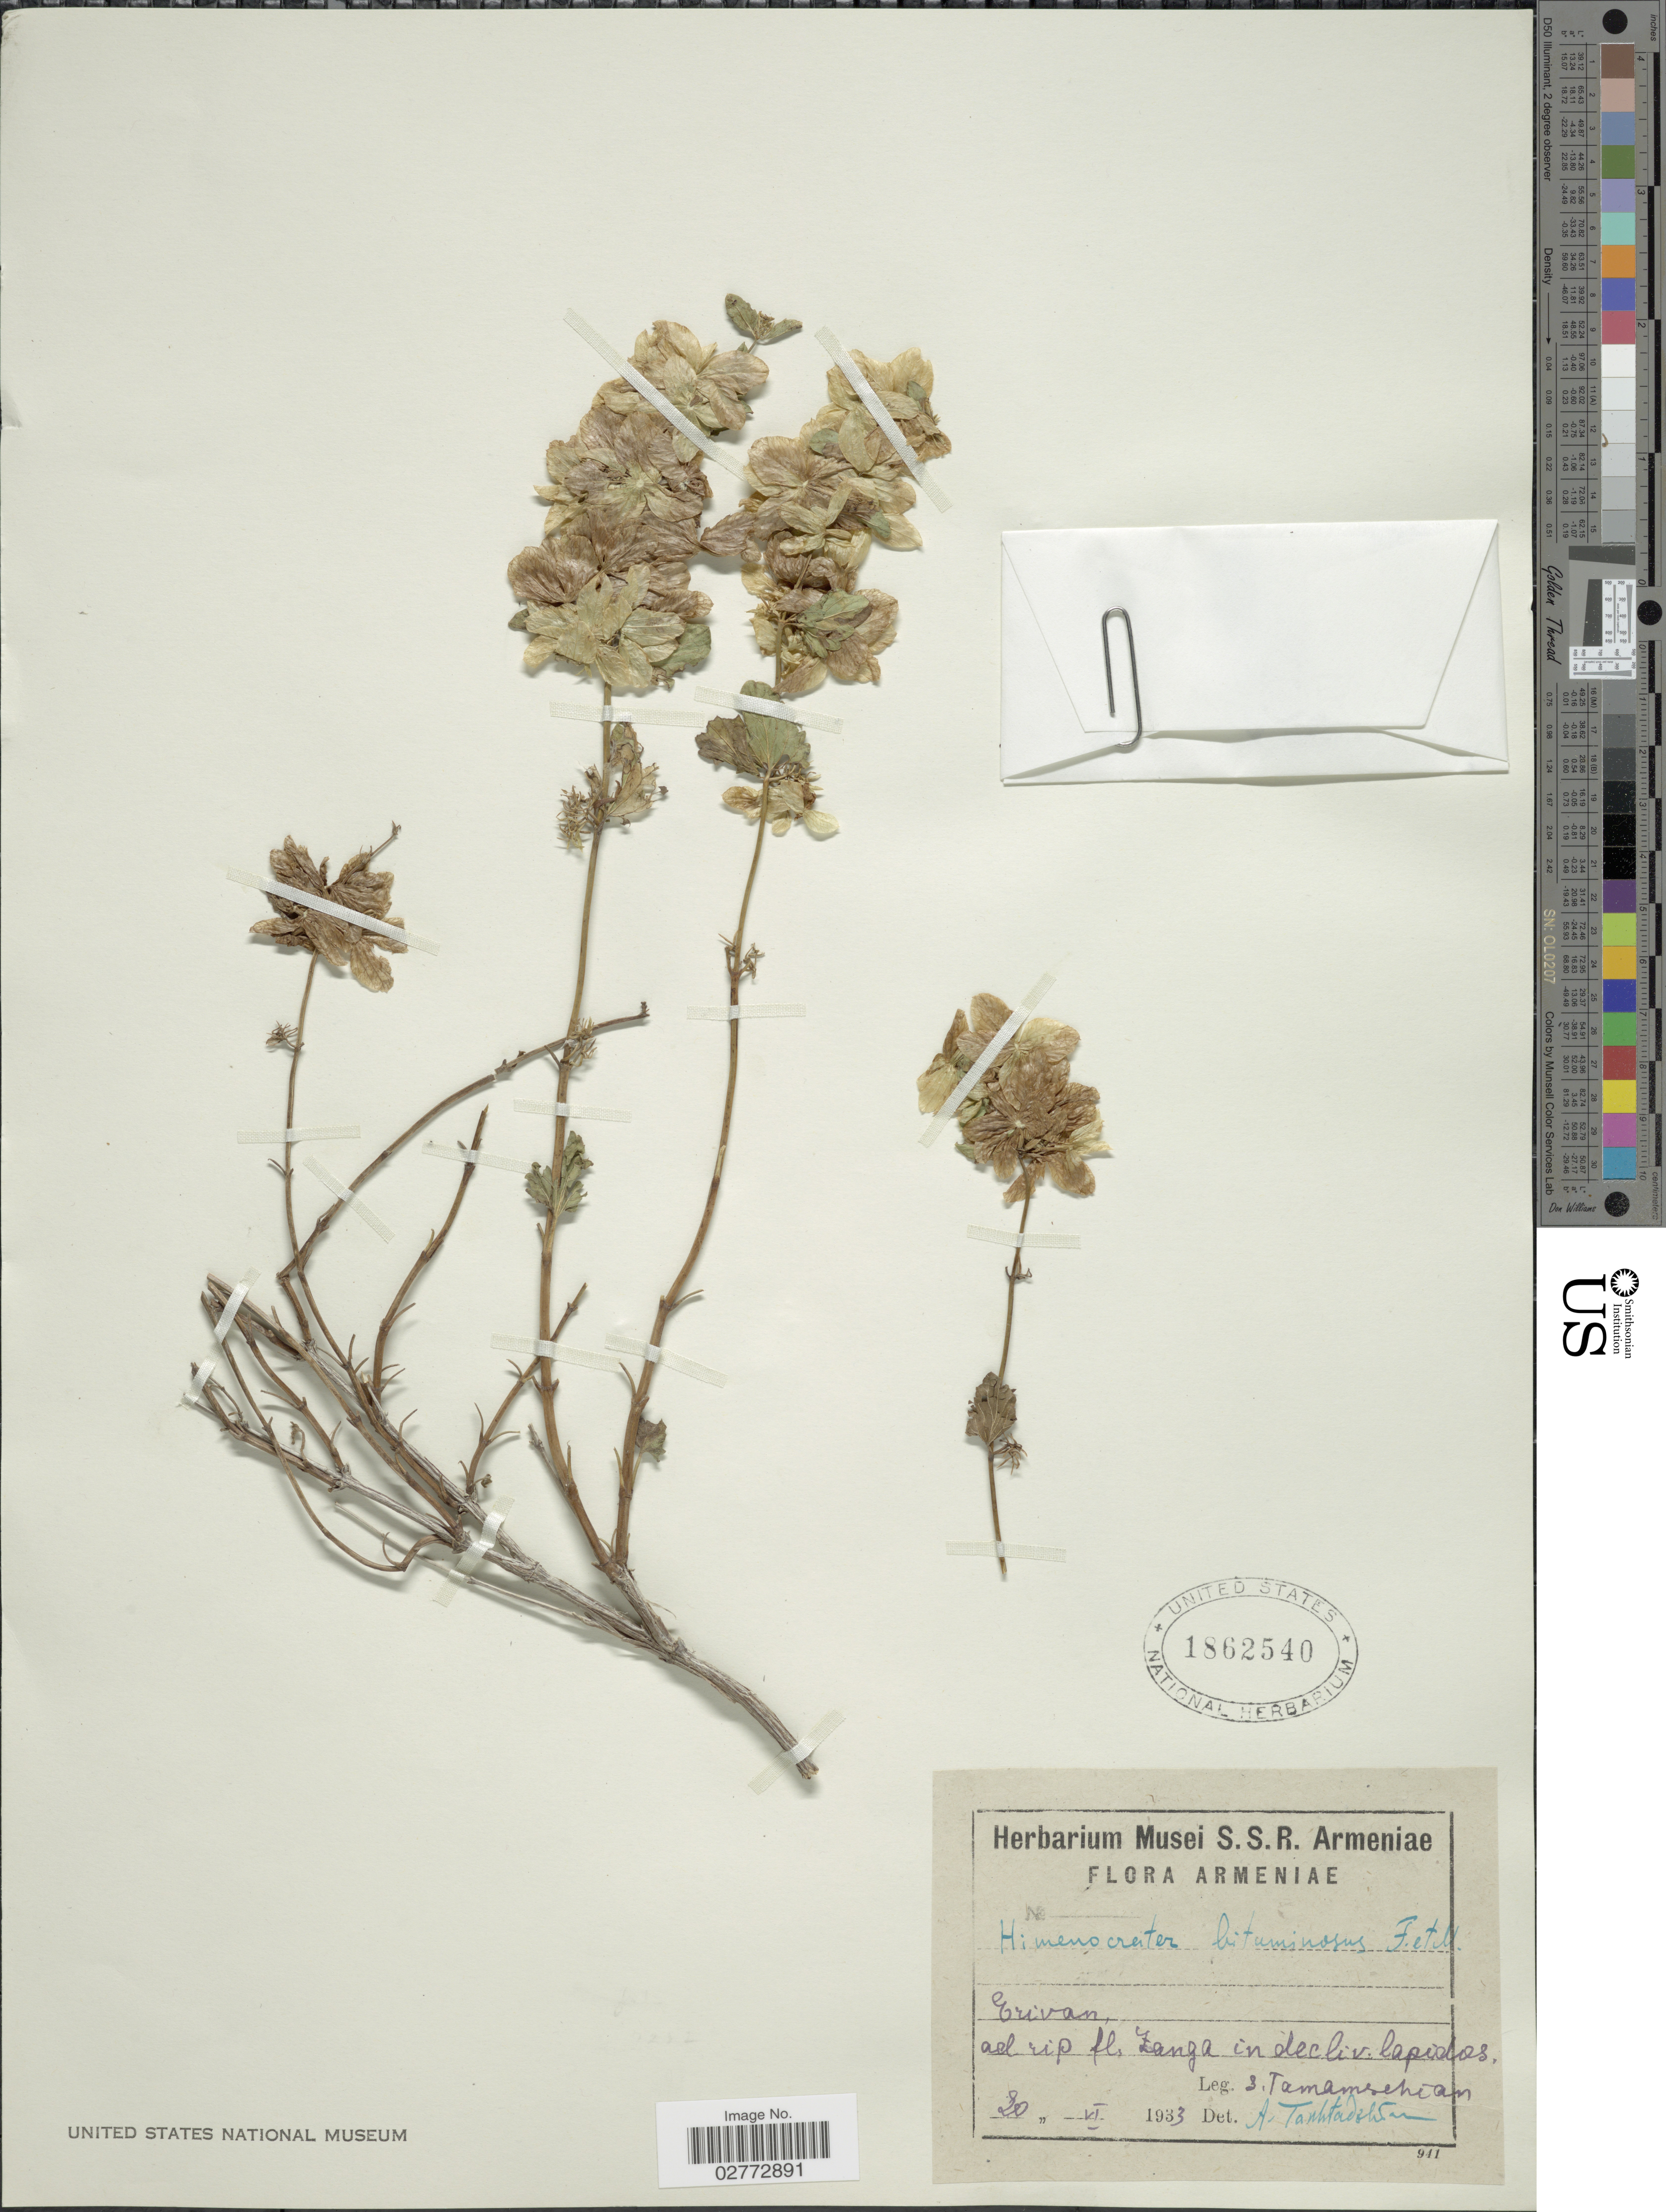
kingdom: Plantae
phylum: Tracheophyta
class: Magnoliopsida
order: Lamiales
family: Lamiaceae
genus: Hymenocrater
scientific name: Hymenocrater bituminosus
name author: Fisch. & C.A. Mey.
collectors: S. Tamamschian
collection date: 1933-06-20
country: Armenia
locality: Erivan, ad rip fl. Zanga in decliv. lapidos.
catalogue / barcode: US 1862540